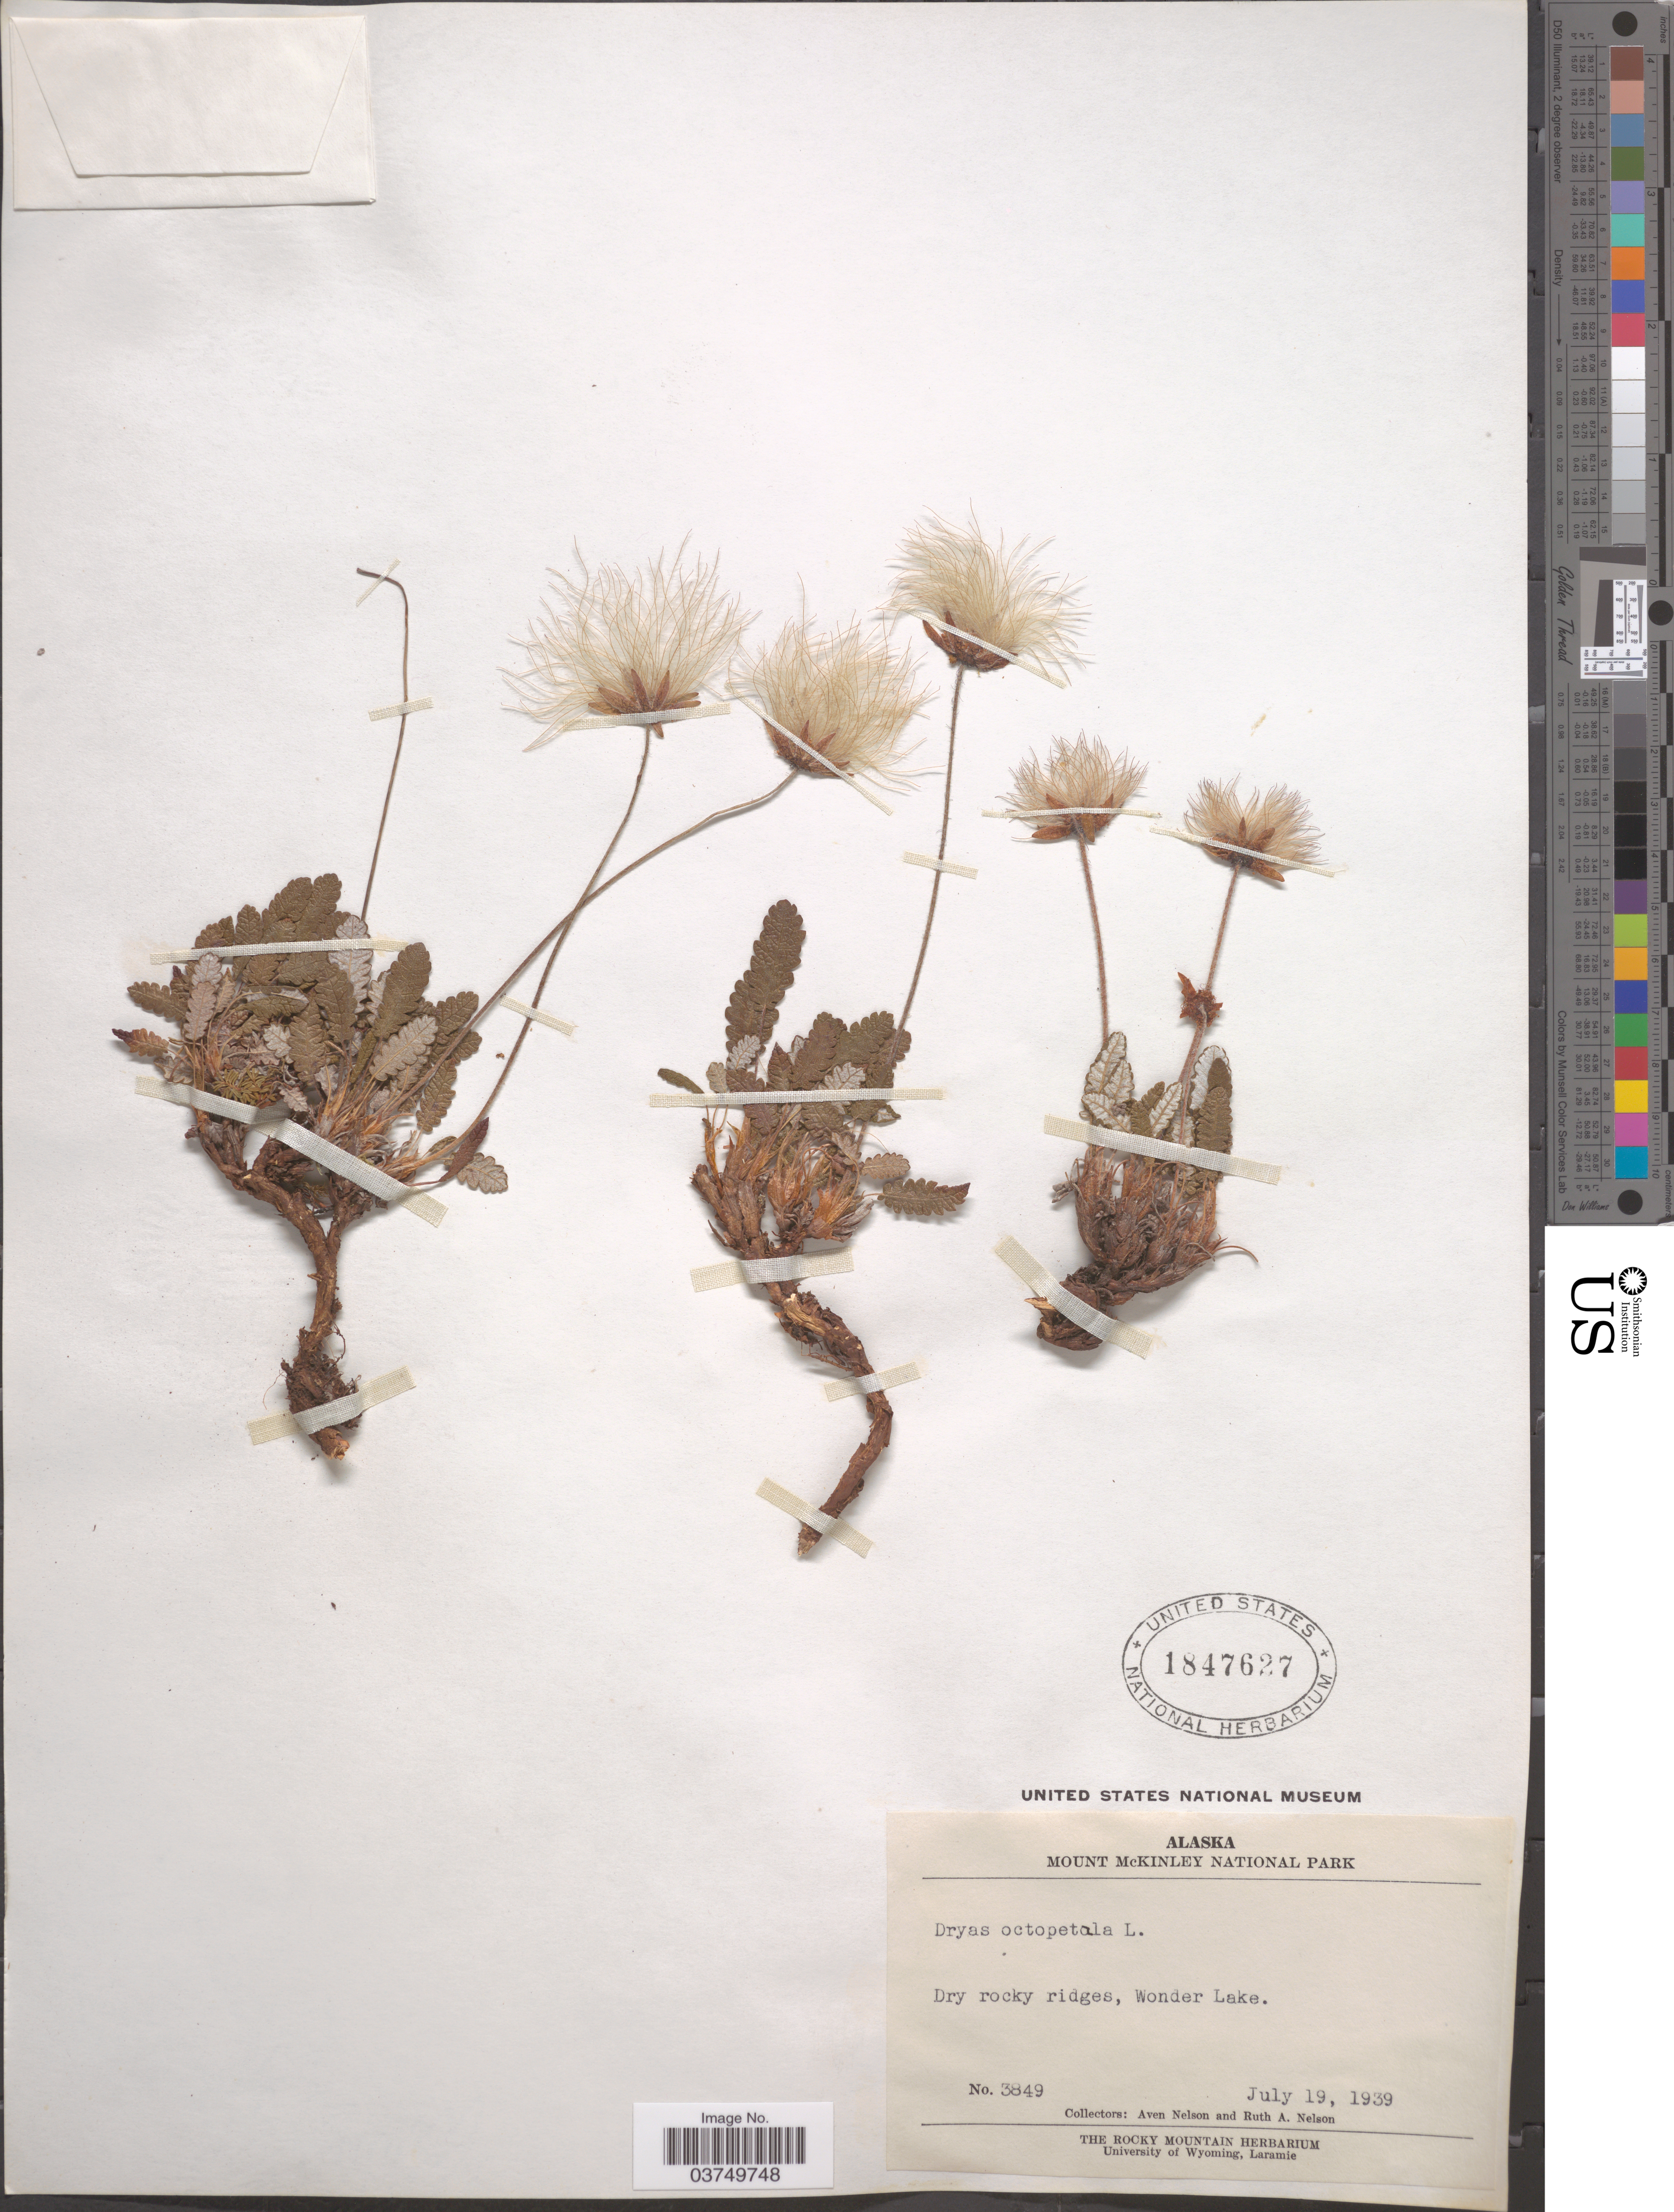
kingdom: Plantae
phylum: Tracheophyta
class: Magnoliopsida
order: Rosales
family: Rosaceae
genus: Dryas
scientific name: Dryas octopetala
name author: L.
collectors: A. Nelson & R. A. Nelson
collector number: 3849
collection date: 1939-07-19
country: United States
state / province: Alaska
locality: Mount McKinley National Park. Wonder Lake.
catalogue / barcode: US 1847627